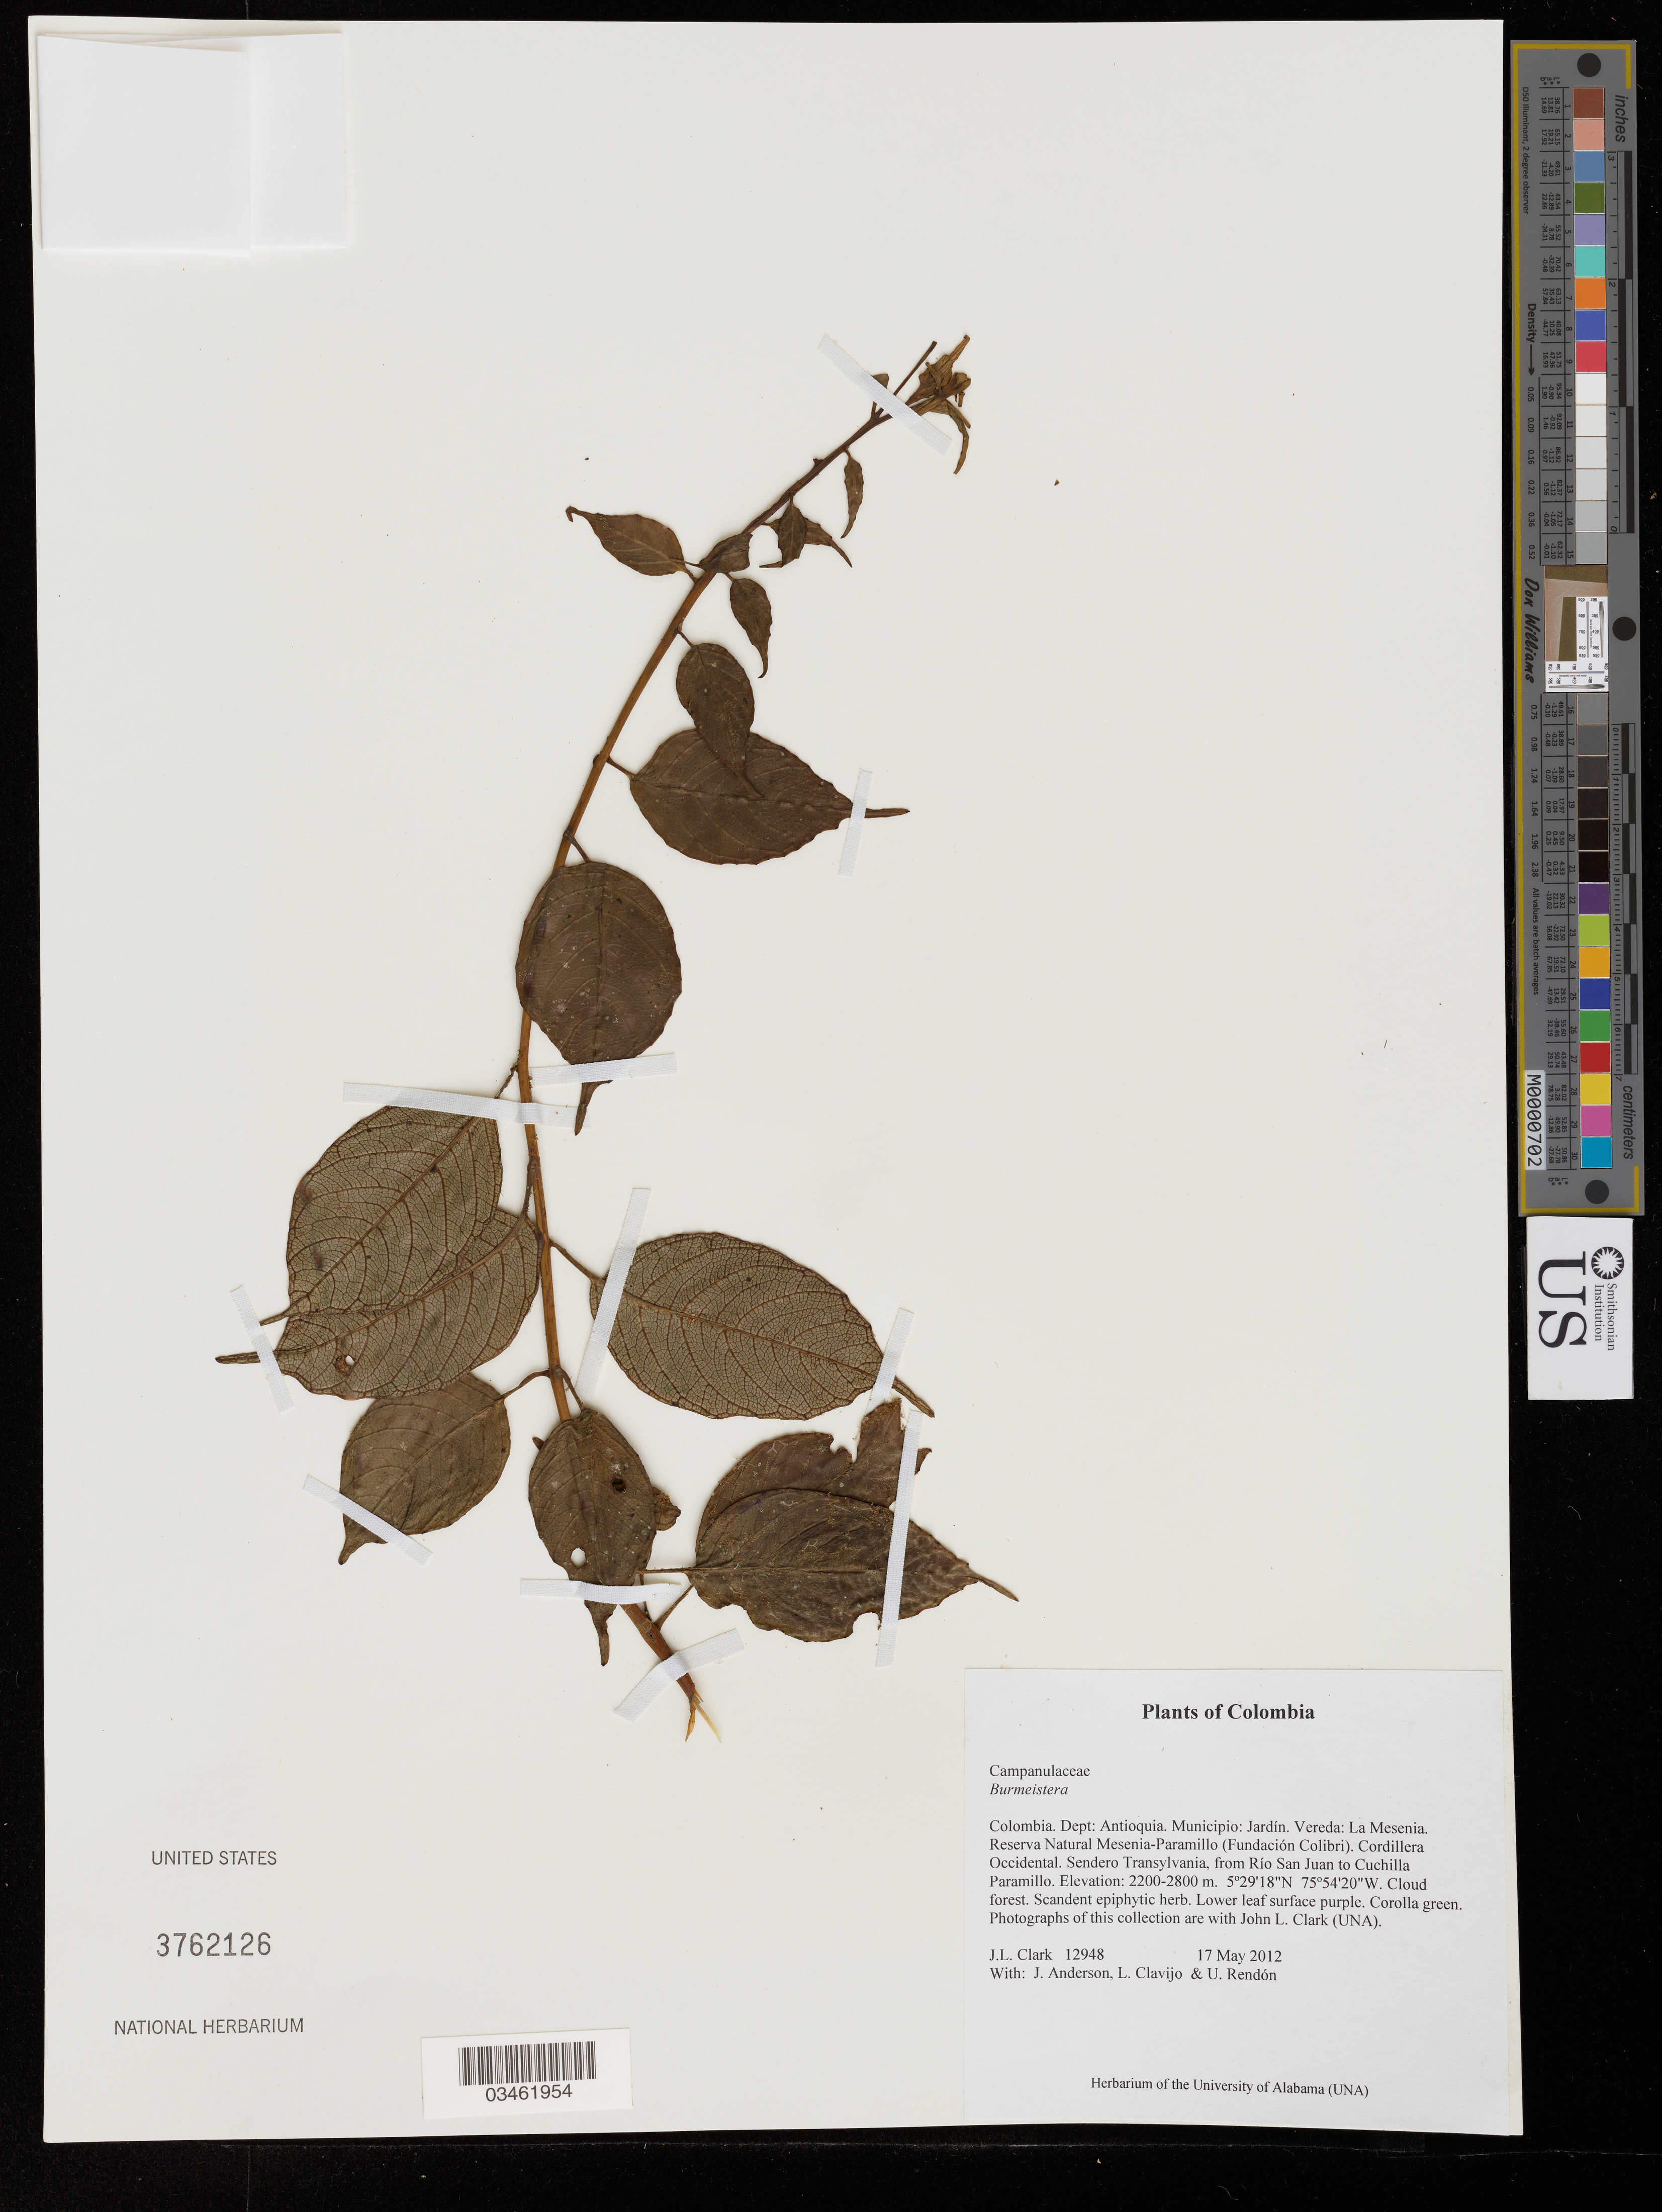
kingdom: Plantae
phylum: Tracheophyta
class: Magnoliopsida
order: Asterales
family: Campanulaceae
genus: Burmeistera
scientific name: Burmeistera sp.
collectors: J. L. Clark, J. Anderson, L. Clavijo & U. Rendón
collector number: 12948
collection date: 2012-05-17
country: Colombia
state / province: Antioquia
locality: Dept: Antioquia. Municipio: Jardín. Vereda: La Mesenia. Reserva Natural Mesenia-Paramillo (Fundación Colibri). Cordillera Occidental. Sendero Transylvania, from Río San Juan to Cuchilla Paramillo.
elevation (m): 2200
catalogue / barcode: US 3762126